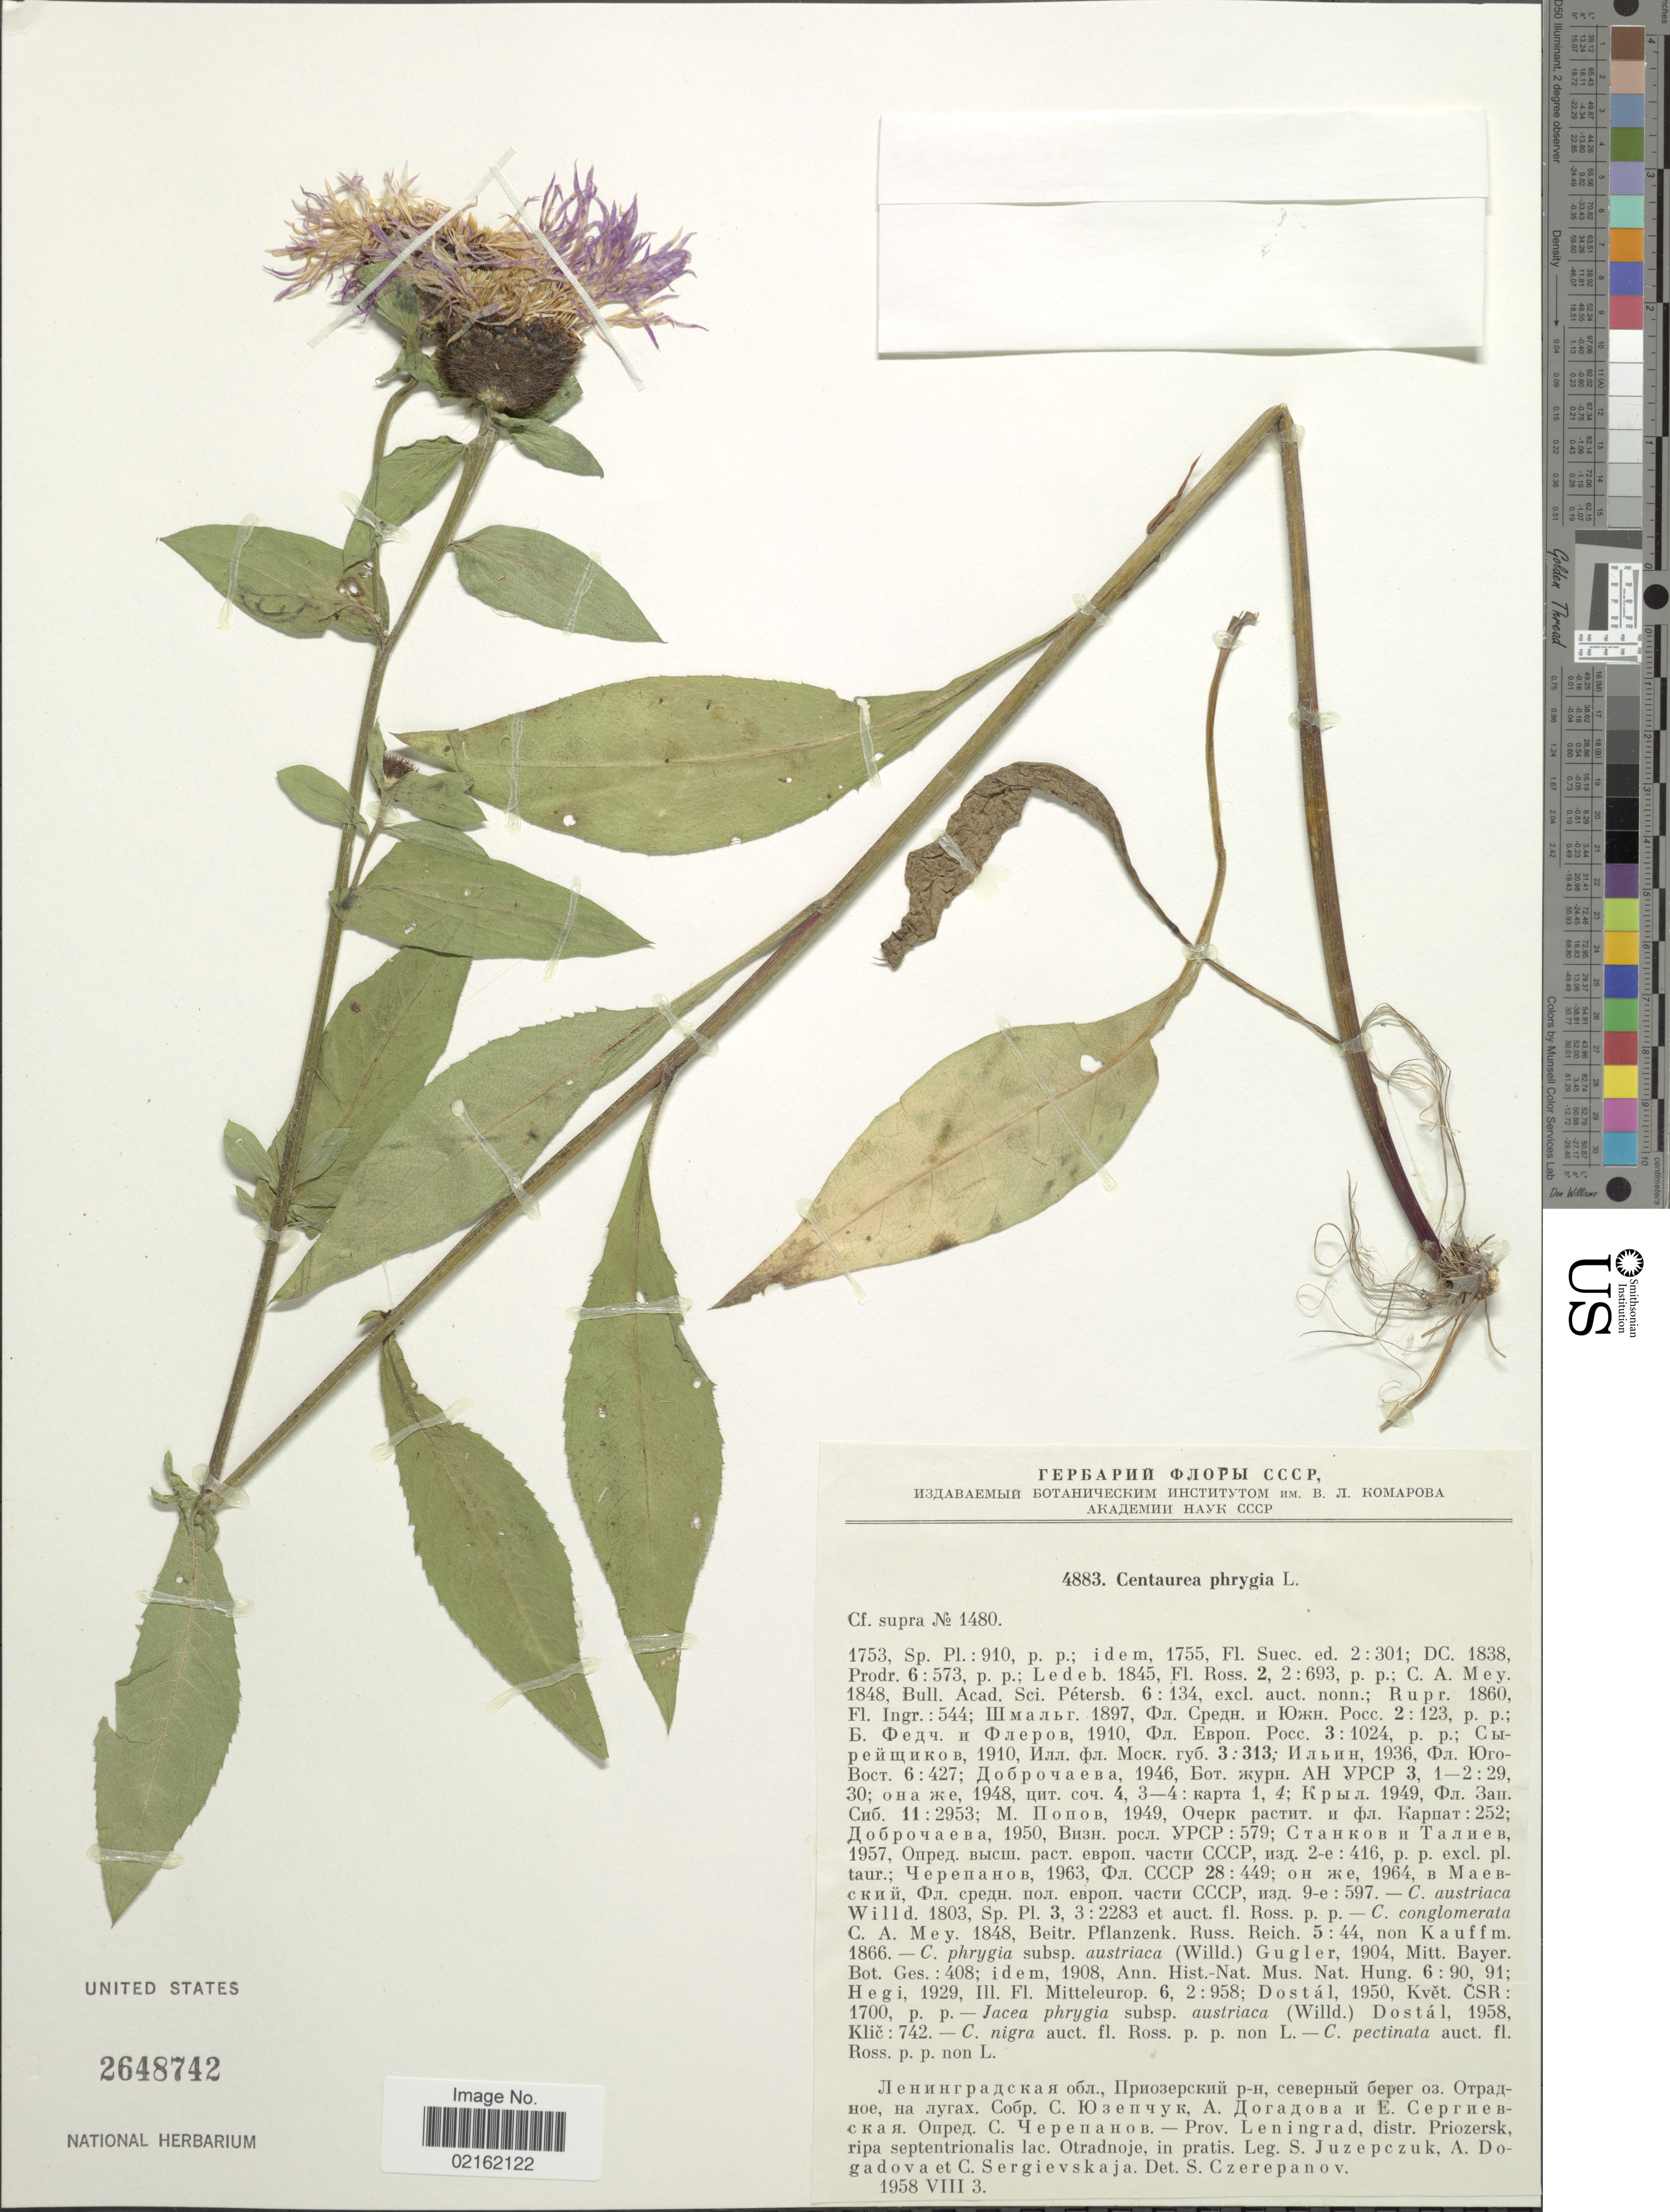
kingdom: Plantae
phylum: Tracheophyta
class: Magnoliopsida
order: Asterales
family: Asteraceae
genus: Centaurea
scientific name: Centaurea phrygia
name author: L.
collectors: S. V. Juzepczuk, A. Dogadova & C. Sergievskaja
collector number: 4883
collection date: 1958-08-03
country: Russian Federation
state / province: St. Petersburg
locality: Prov. Leningrad, distr. Priozersk, ripa septentrionalis lac. Otradnoje, in pratis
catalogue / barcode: US 2648742